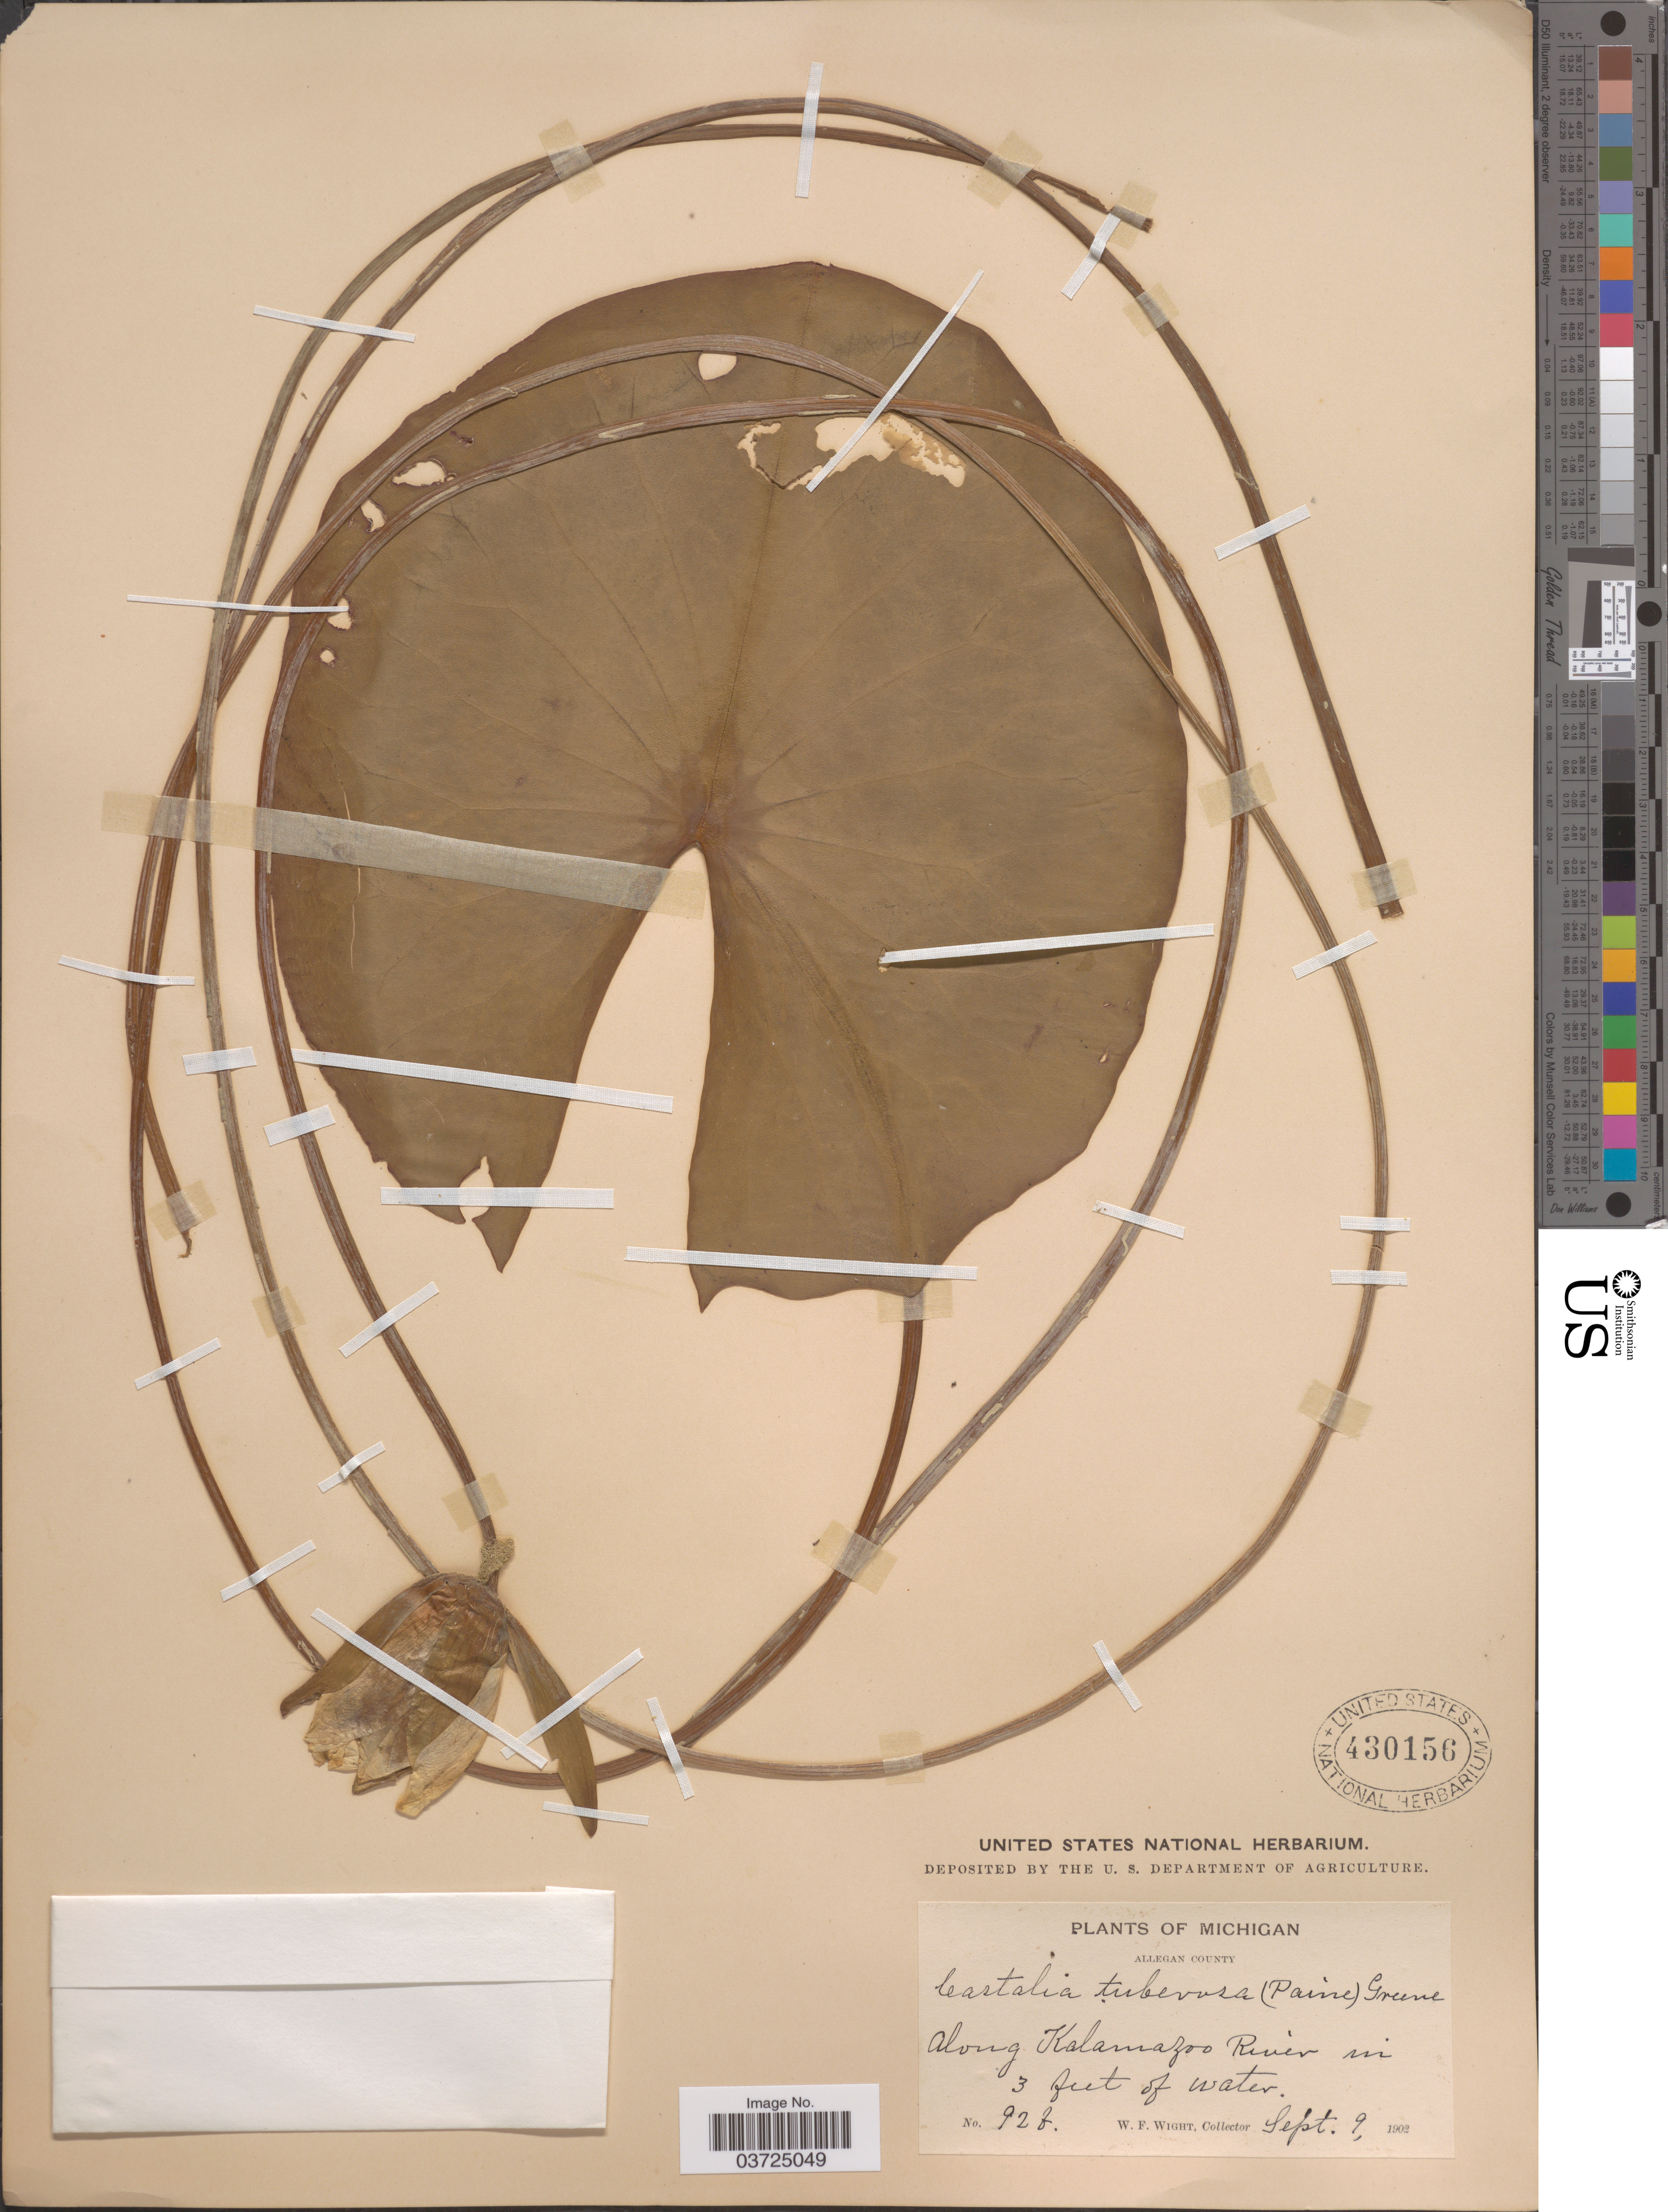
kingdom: Plantae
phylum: Tracheophyta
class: Magnoliopsida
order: Nymphaeales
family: Nymphaeaceae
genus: Nymphaea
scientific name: Nymphaea tuberosa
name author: Paine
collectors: W. Wight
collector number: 926*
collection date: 1902-09-09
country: United States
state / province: Michigan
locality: Allegan County. Along Kalamazoo River.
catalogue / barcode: US 430156